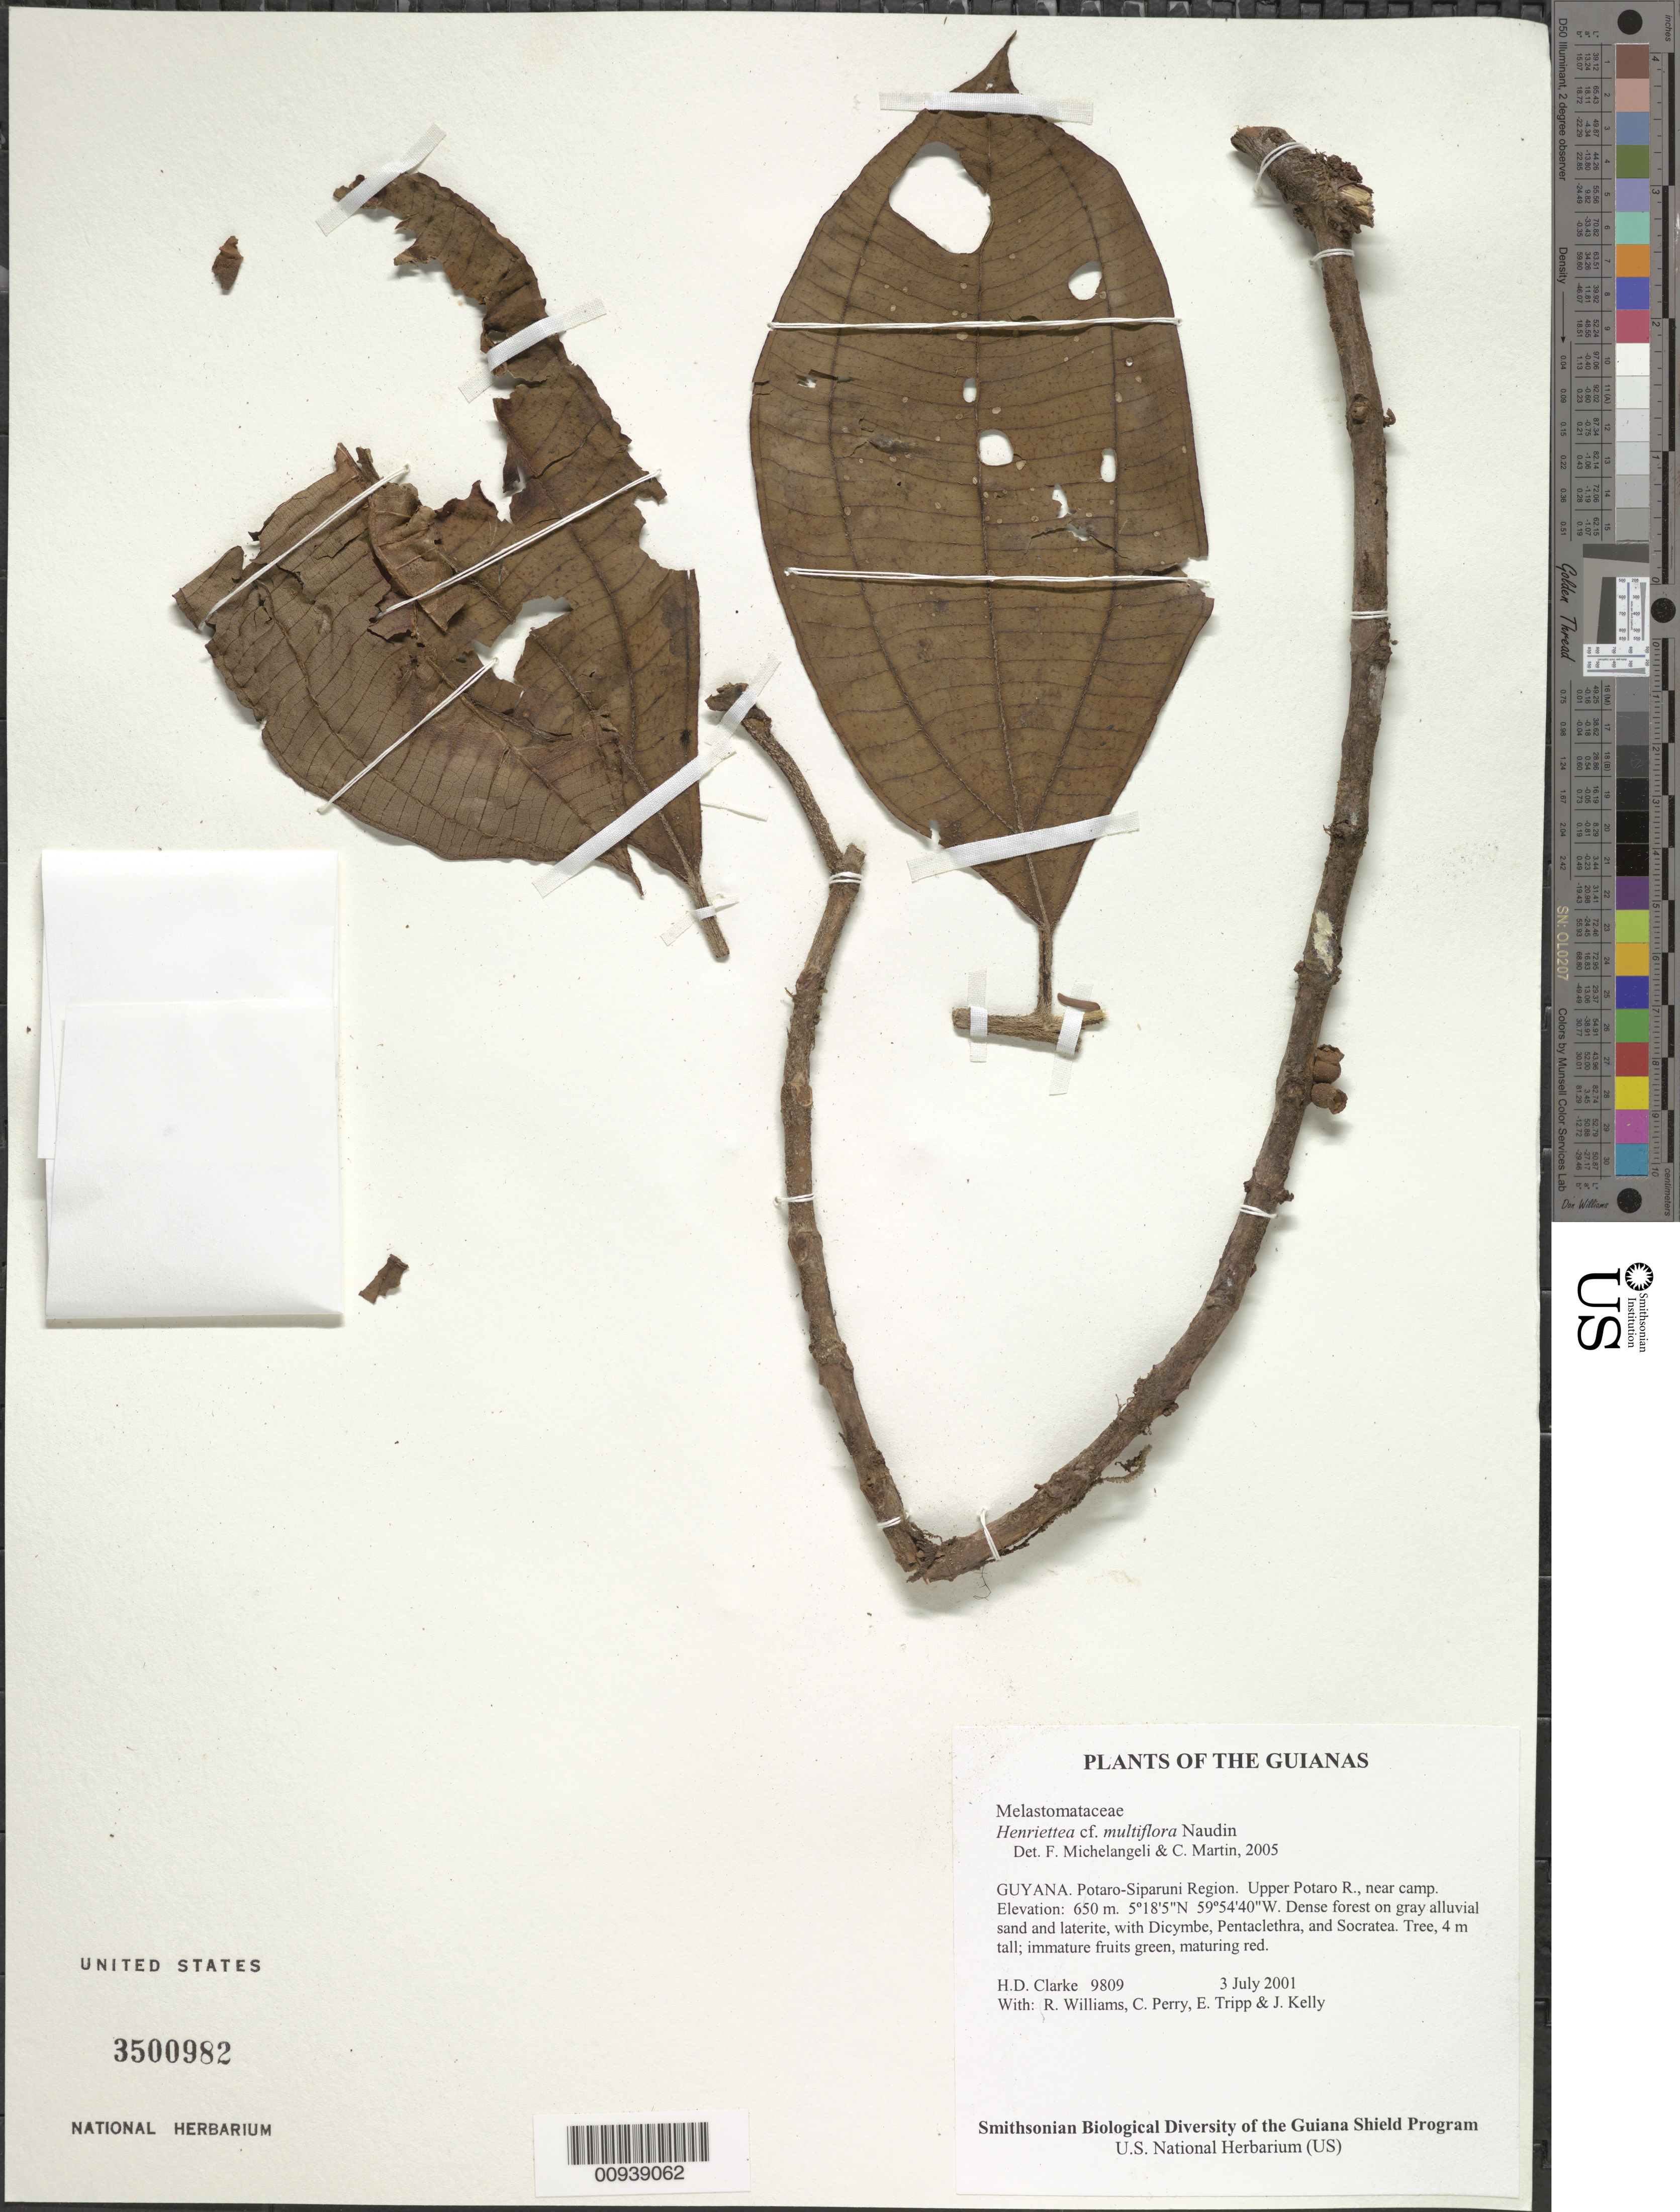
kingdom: Plantae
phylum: Tracheophyta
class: Magnoliopsida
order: Myrtales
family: Melastomataceae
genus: Henriettea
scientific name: Henriettea multiflora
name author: Naudin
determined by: Michelangeli, F. A.; Martin, C.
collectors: H. D. Clarke, R. Williams, C. Perry, E. Tripp & J. Kelly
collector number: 9809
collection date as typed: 3 July 2001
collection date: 2001-07-03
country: Guyana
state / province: Potaro-Siparuni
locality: Upper Potaro R., near camp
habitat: Dense forest on gray alluvial sand and laterite, with Dicymbe, Pentaclethra, and Socratea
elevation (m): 650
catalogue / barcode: US 3500982